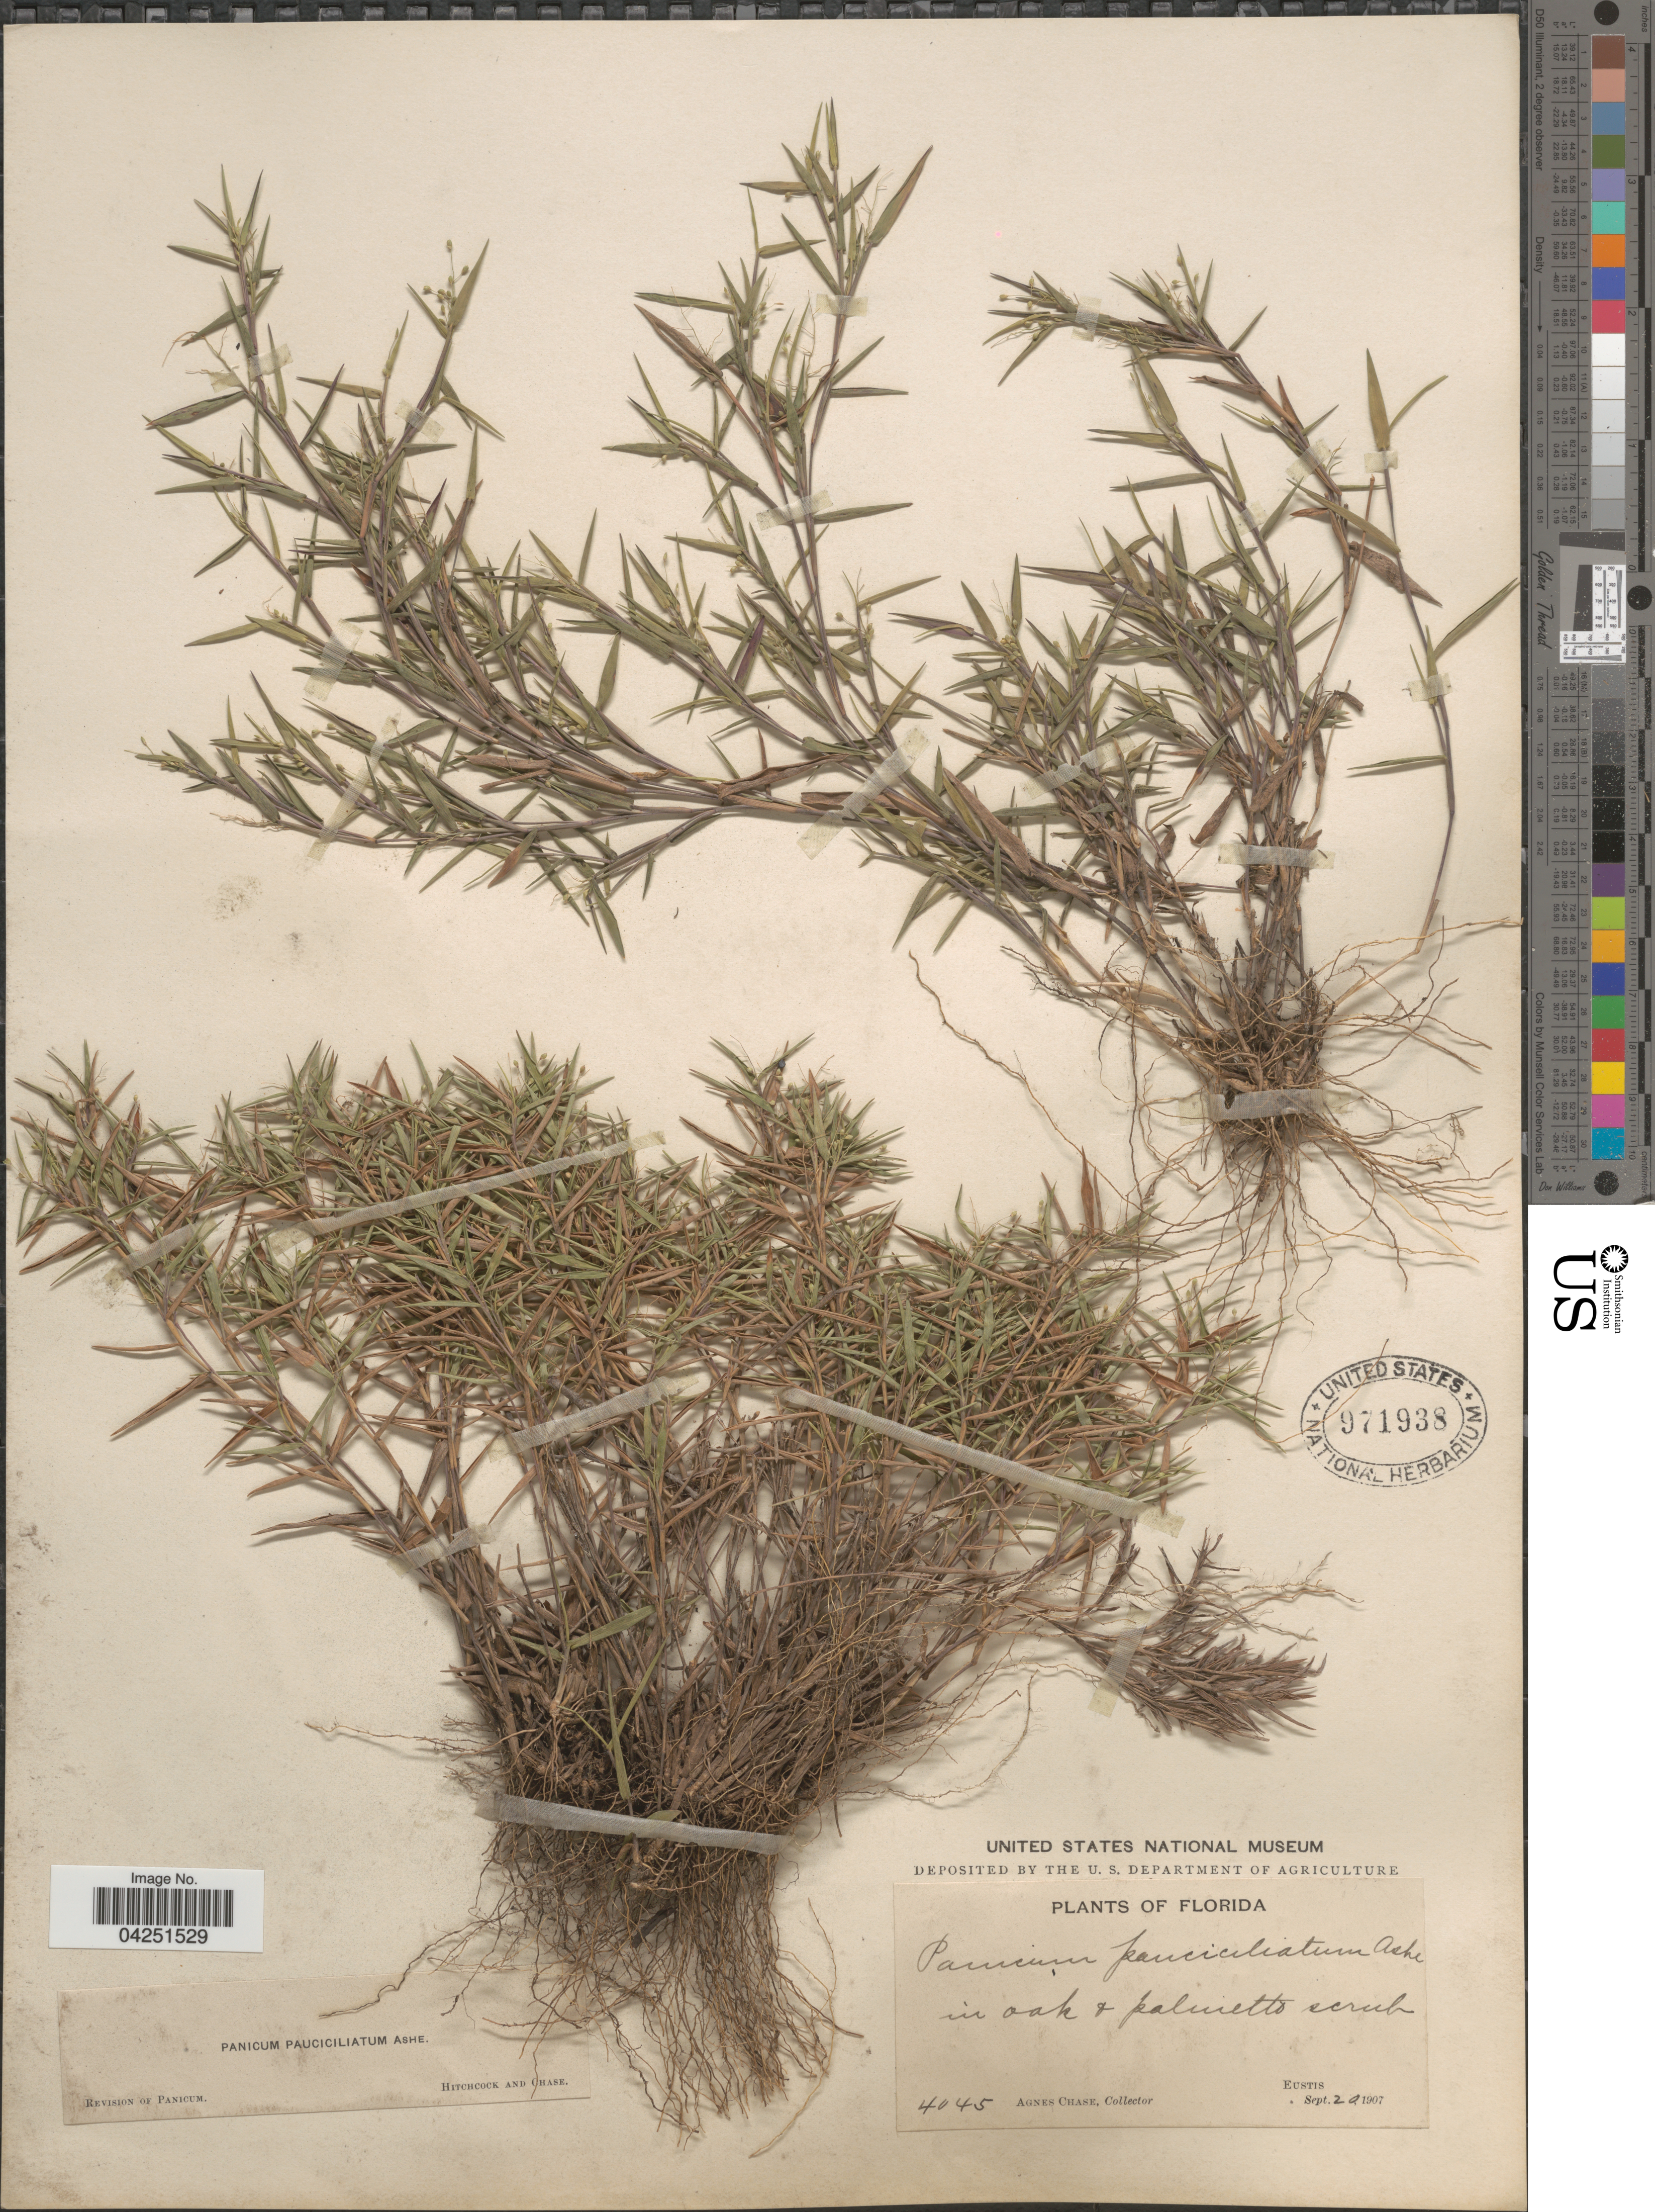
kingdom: Plantae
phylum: Tracheophyta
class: Liliopsida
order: Poales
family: Poaceae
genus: Dichanthelium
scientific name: Dichanthelium acuminatum var. acuminatum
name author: (Sw.) Gould & C.A. Clark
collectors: A. Chase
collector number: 4045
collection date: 1907-09-20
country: United States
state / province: Florida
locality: In oak & palmetto scrub. Eustis.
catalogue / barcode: US 971938